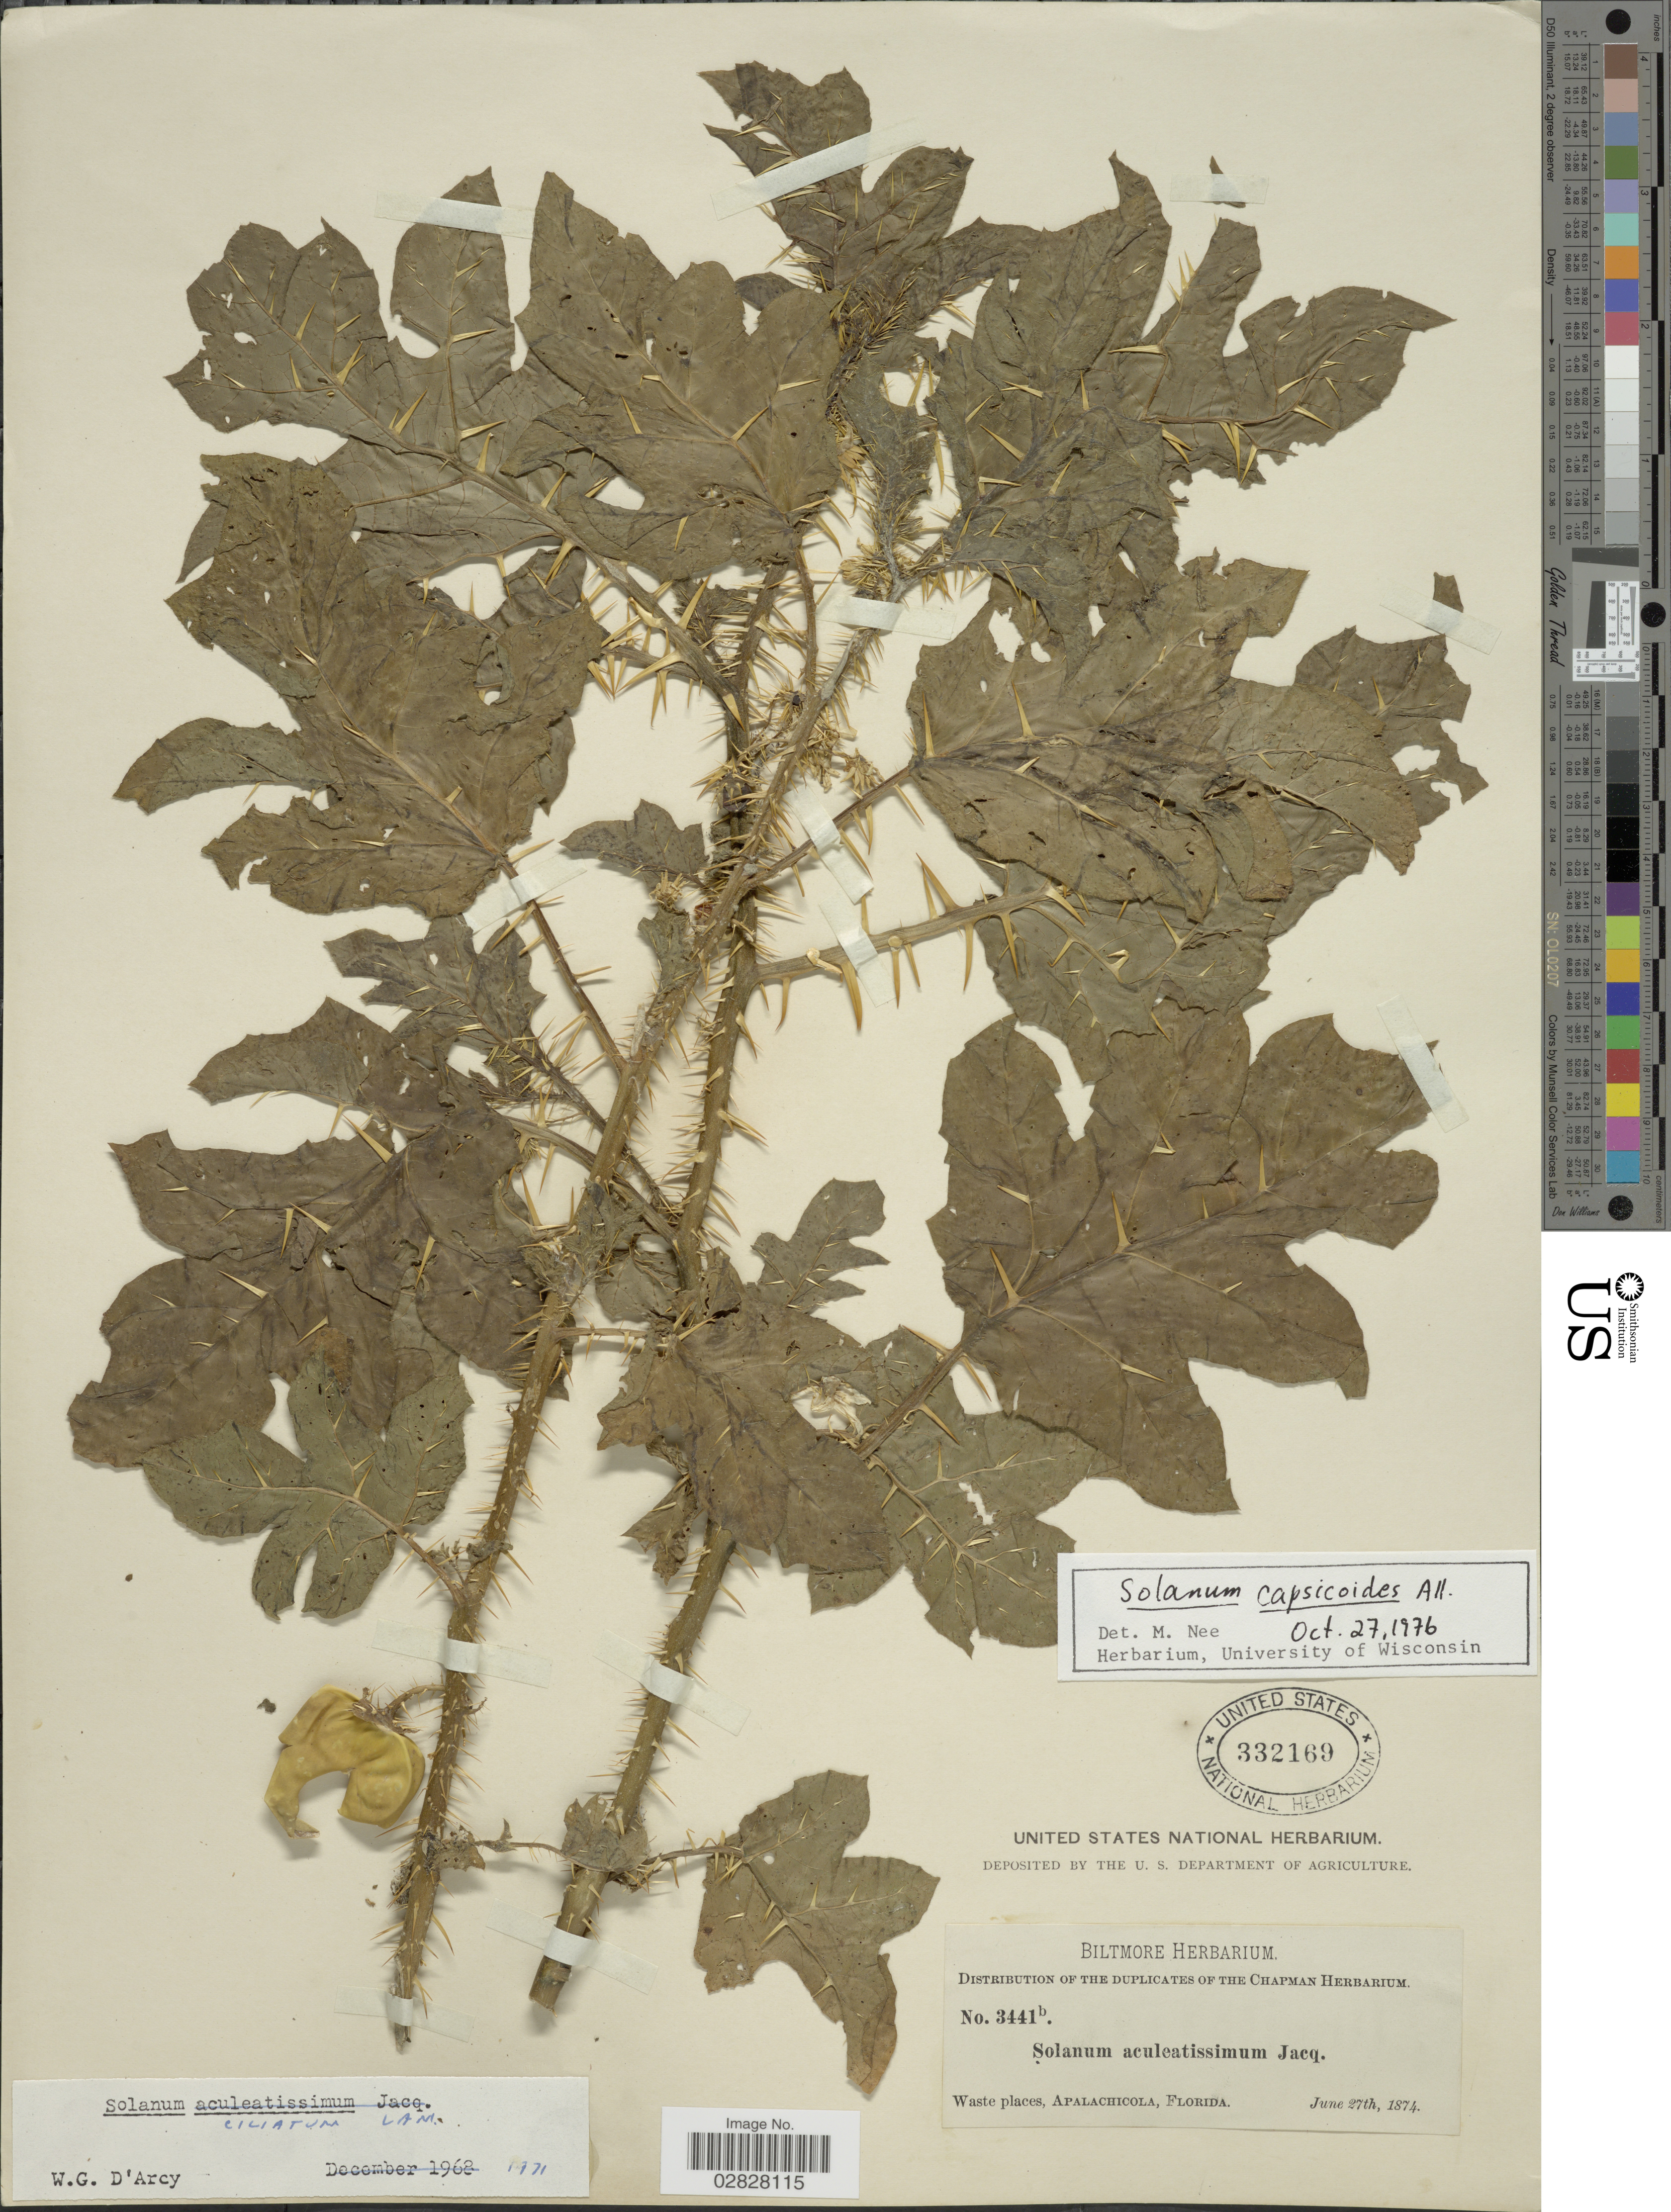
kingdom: Plantae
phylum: Tracheophyta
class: Magnoliopsida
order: Solanales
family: Solanaceae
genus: Solanum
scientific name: Solanum capsicoides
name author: All.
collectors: ex herb. Biltmore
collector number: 3441b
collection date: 1874-06-27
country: United States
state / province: Florida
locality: Apalachicola.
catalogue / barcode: US 332169